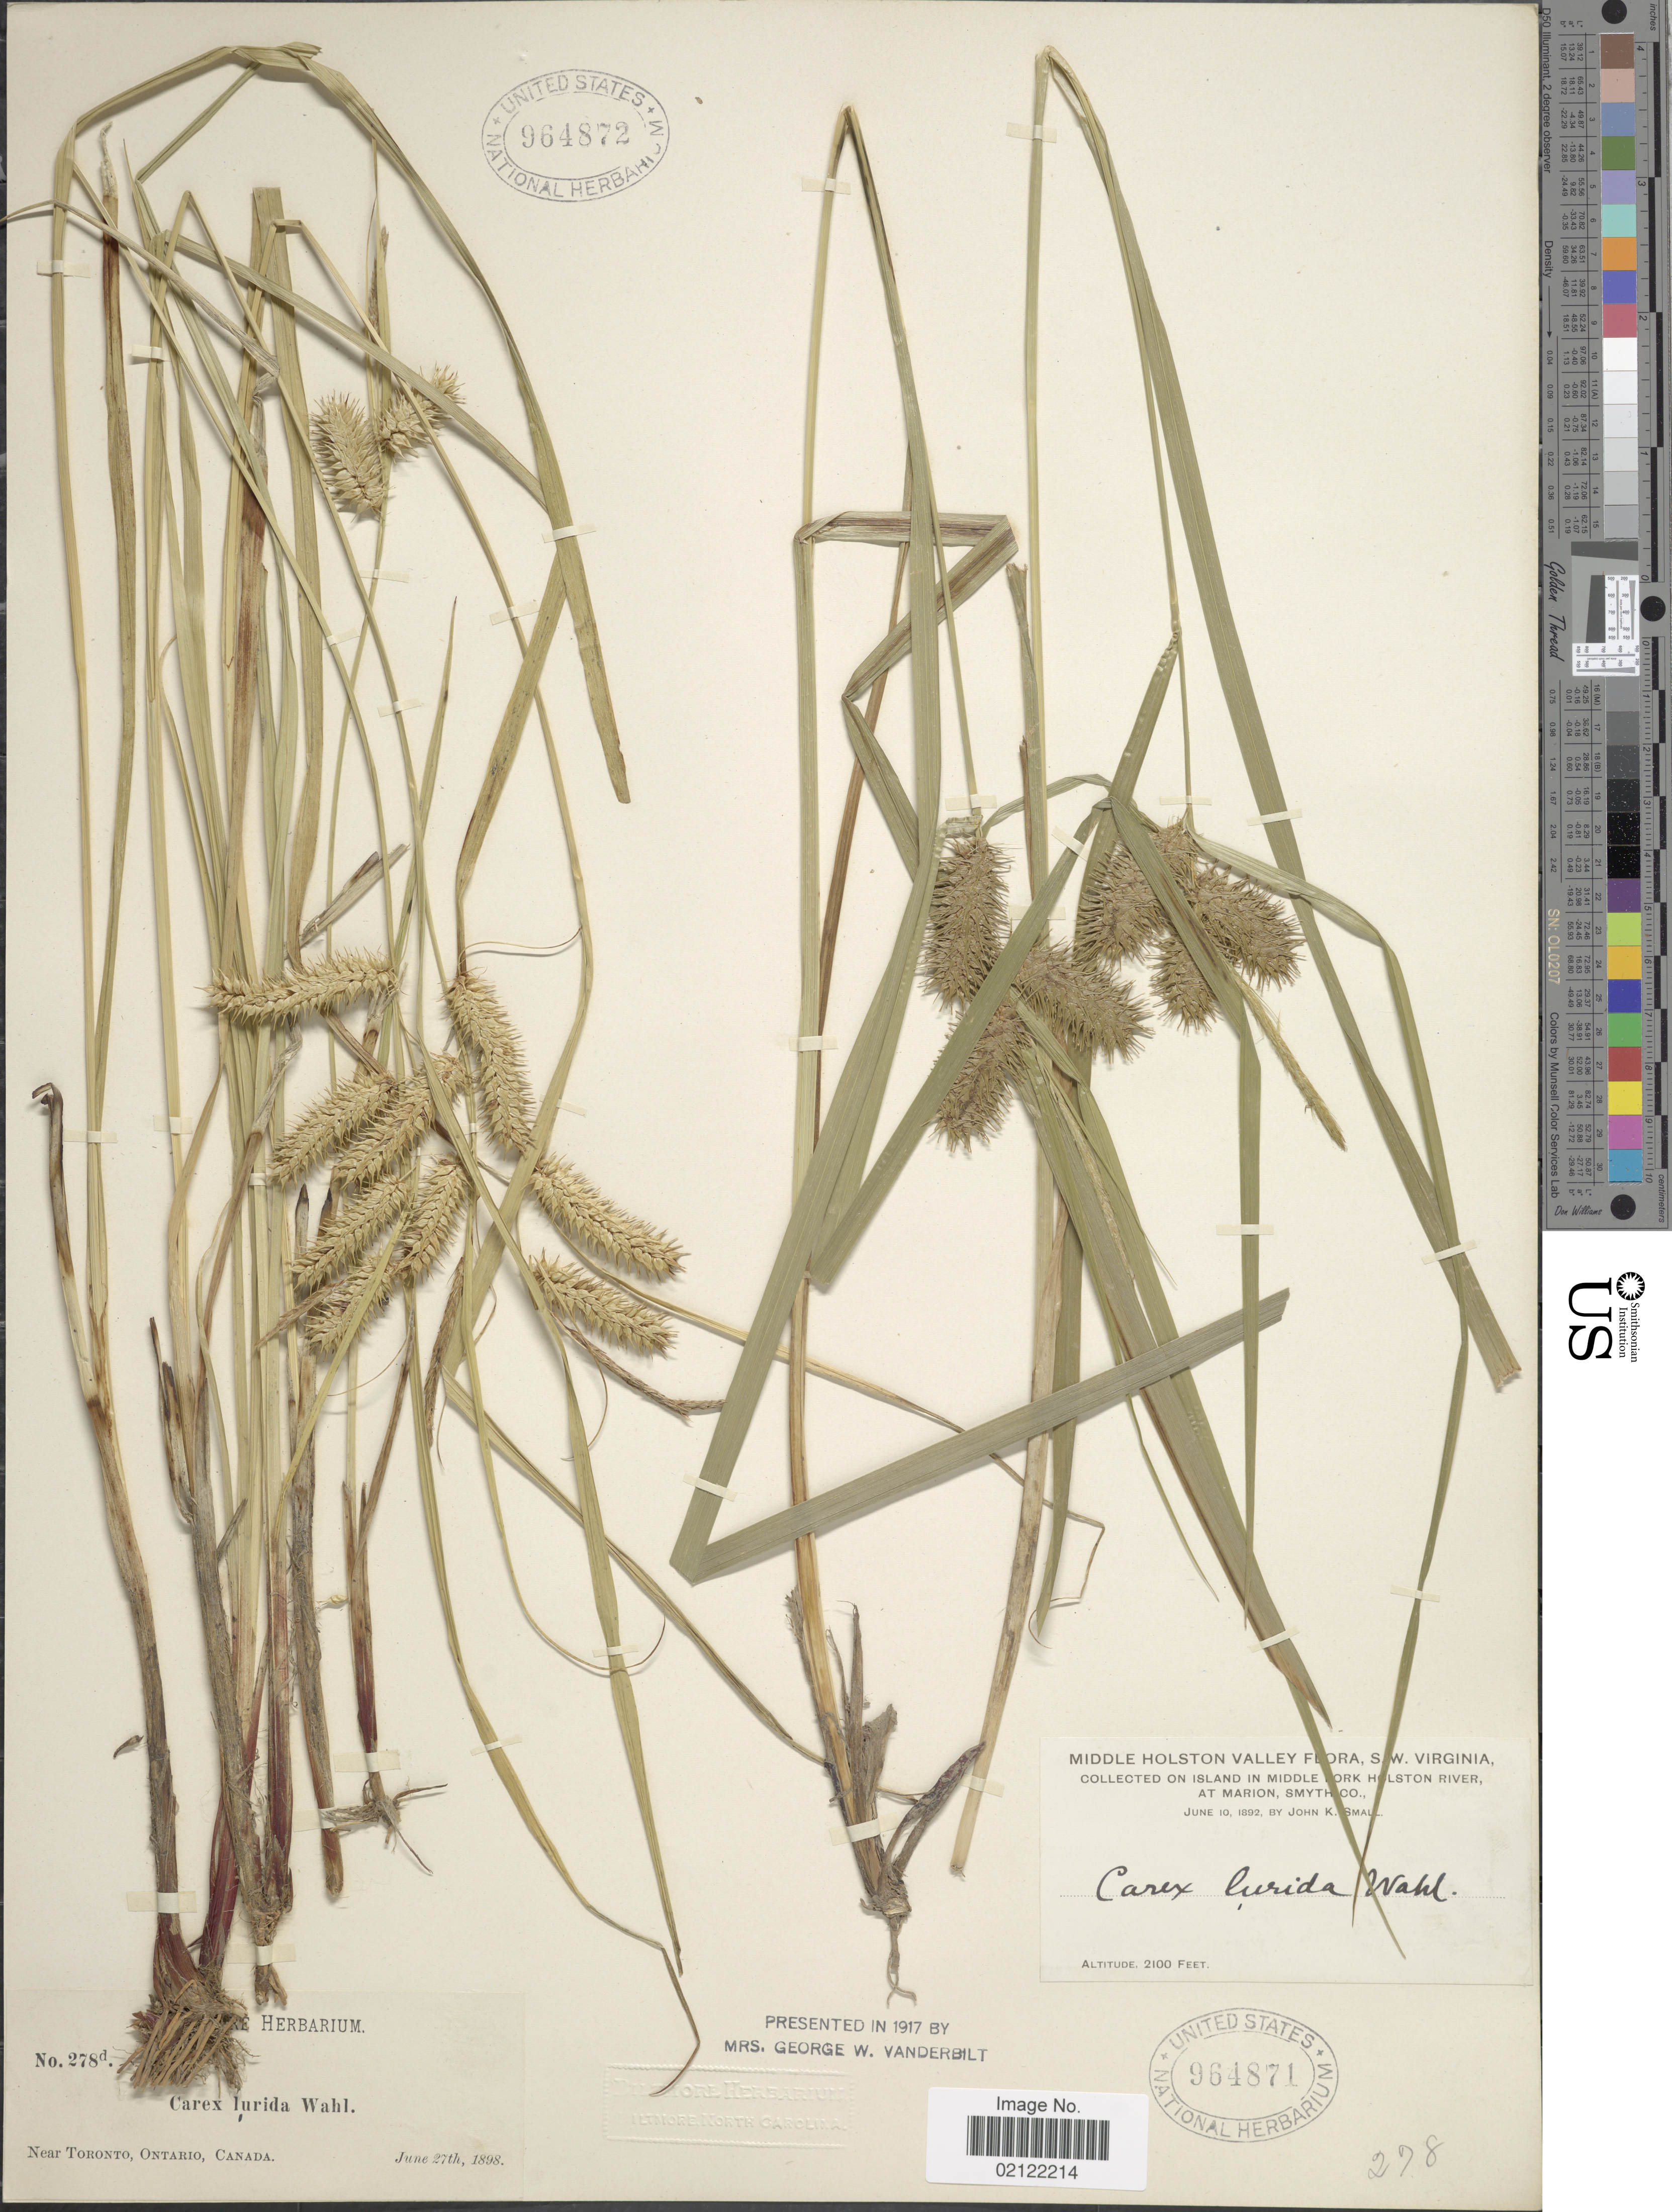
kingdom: Plantae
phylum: Tracheophyta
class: Liliopsida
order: Poales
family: Cyperaceae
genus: Carex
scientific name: Carex lurida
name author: Wahlenb.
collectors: ex herb. Biltmore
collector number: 278d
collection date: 1898-06-27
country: Canada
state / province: Ontario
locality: Near Toronto, Ontario, Canada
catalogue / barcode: US 964872-2